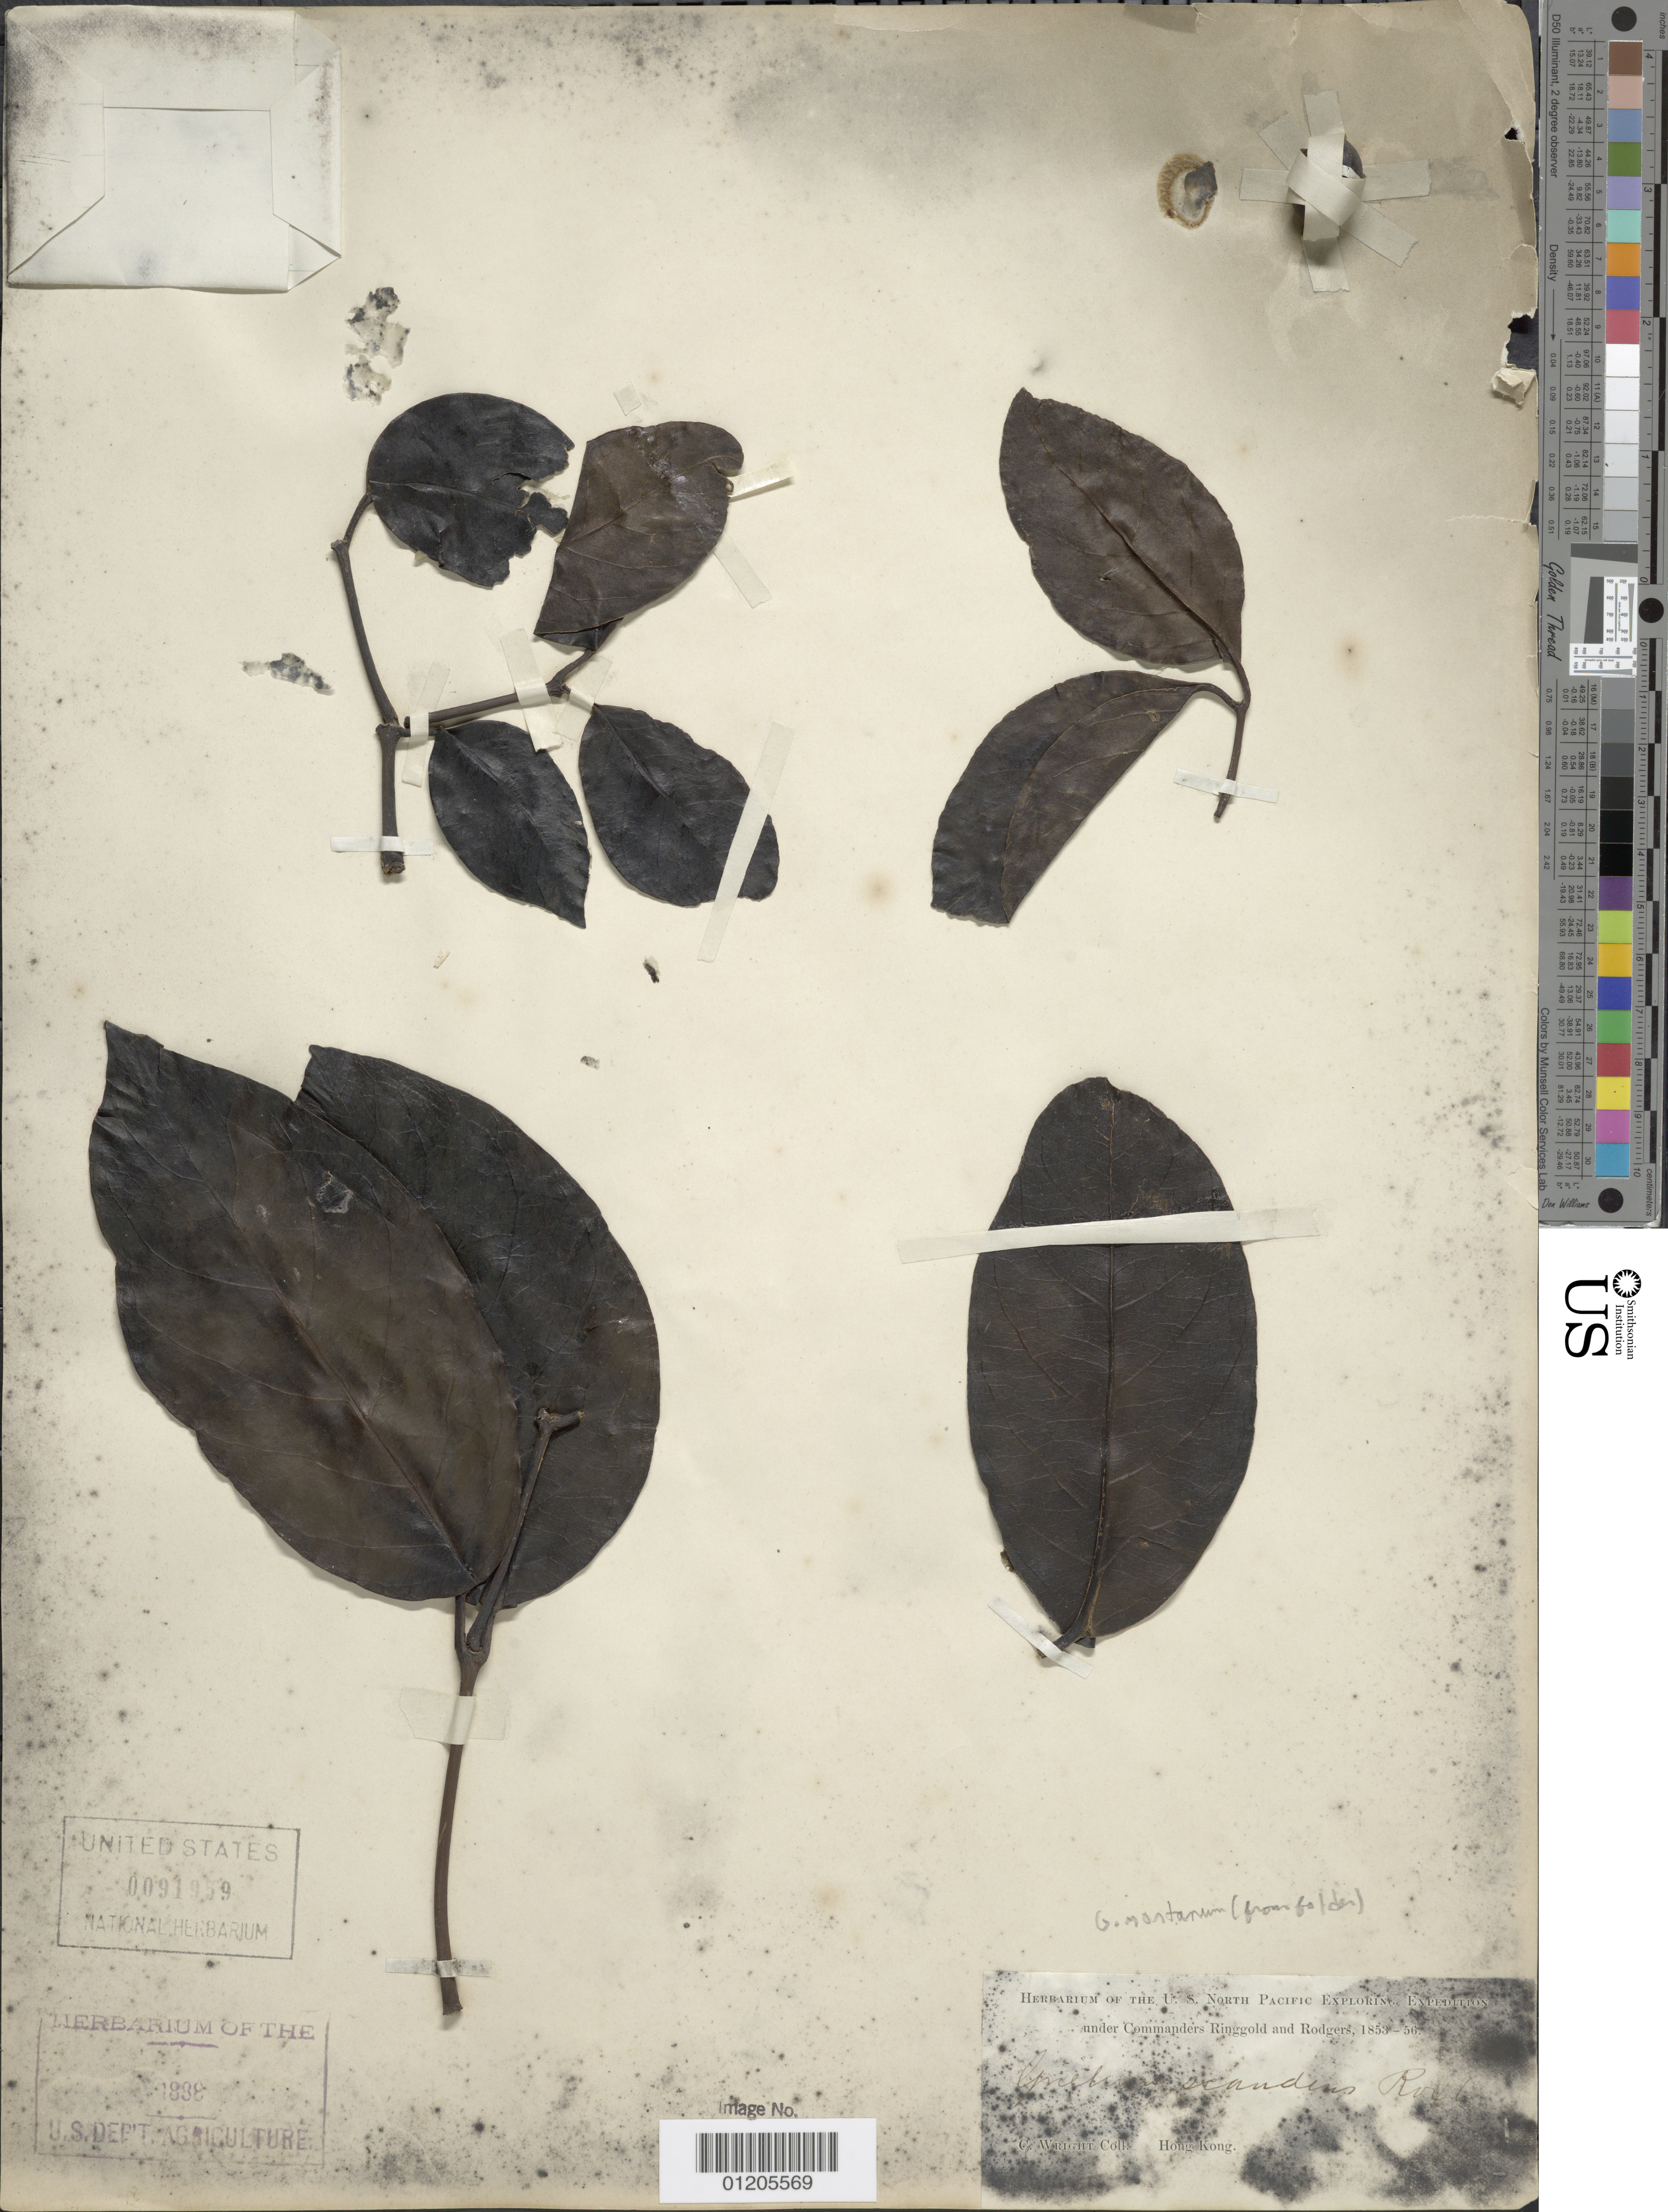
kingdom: Plantae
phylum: Tracheophyta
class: Gnetopsida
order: Gnetales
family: Gnetaceae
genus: Gnetum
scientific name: Gnetum scandens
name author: Roxb.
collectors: C. Wright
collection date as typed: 1853 to -- -- 1856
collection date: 1853/1856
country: China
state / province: Hong Kong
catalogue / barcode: US 91959